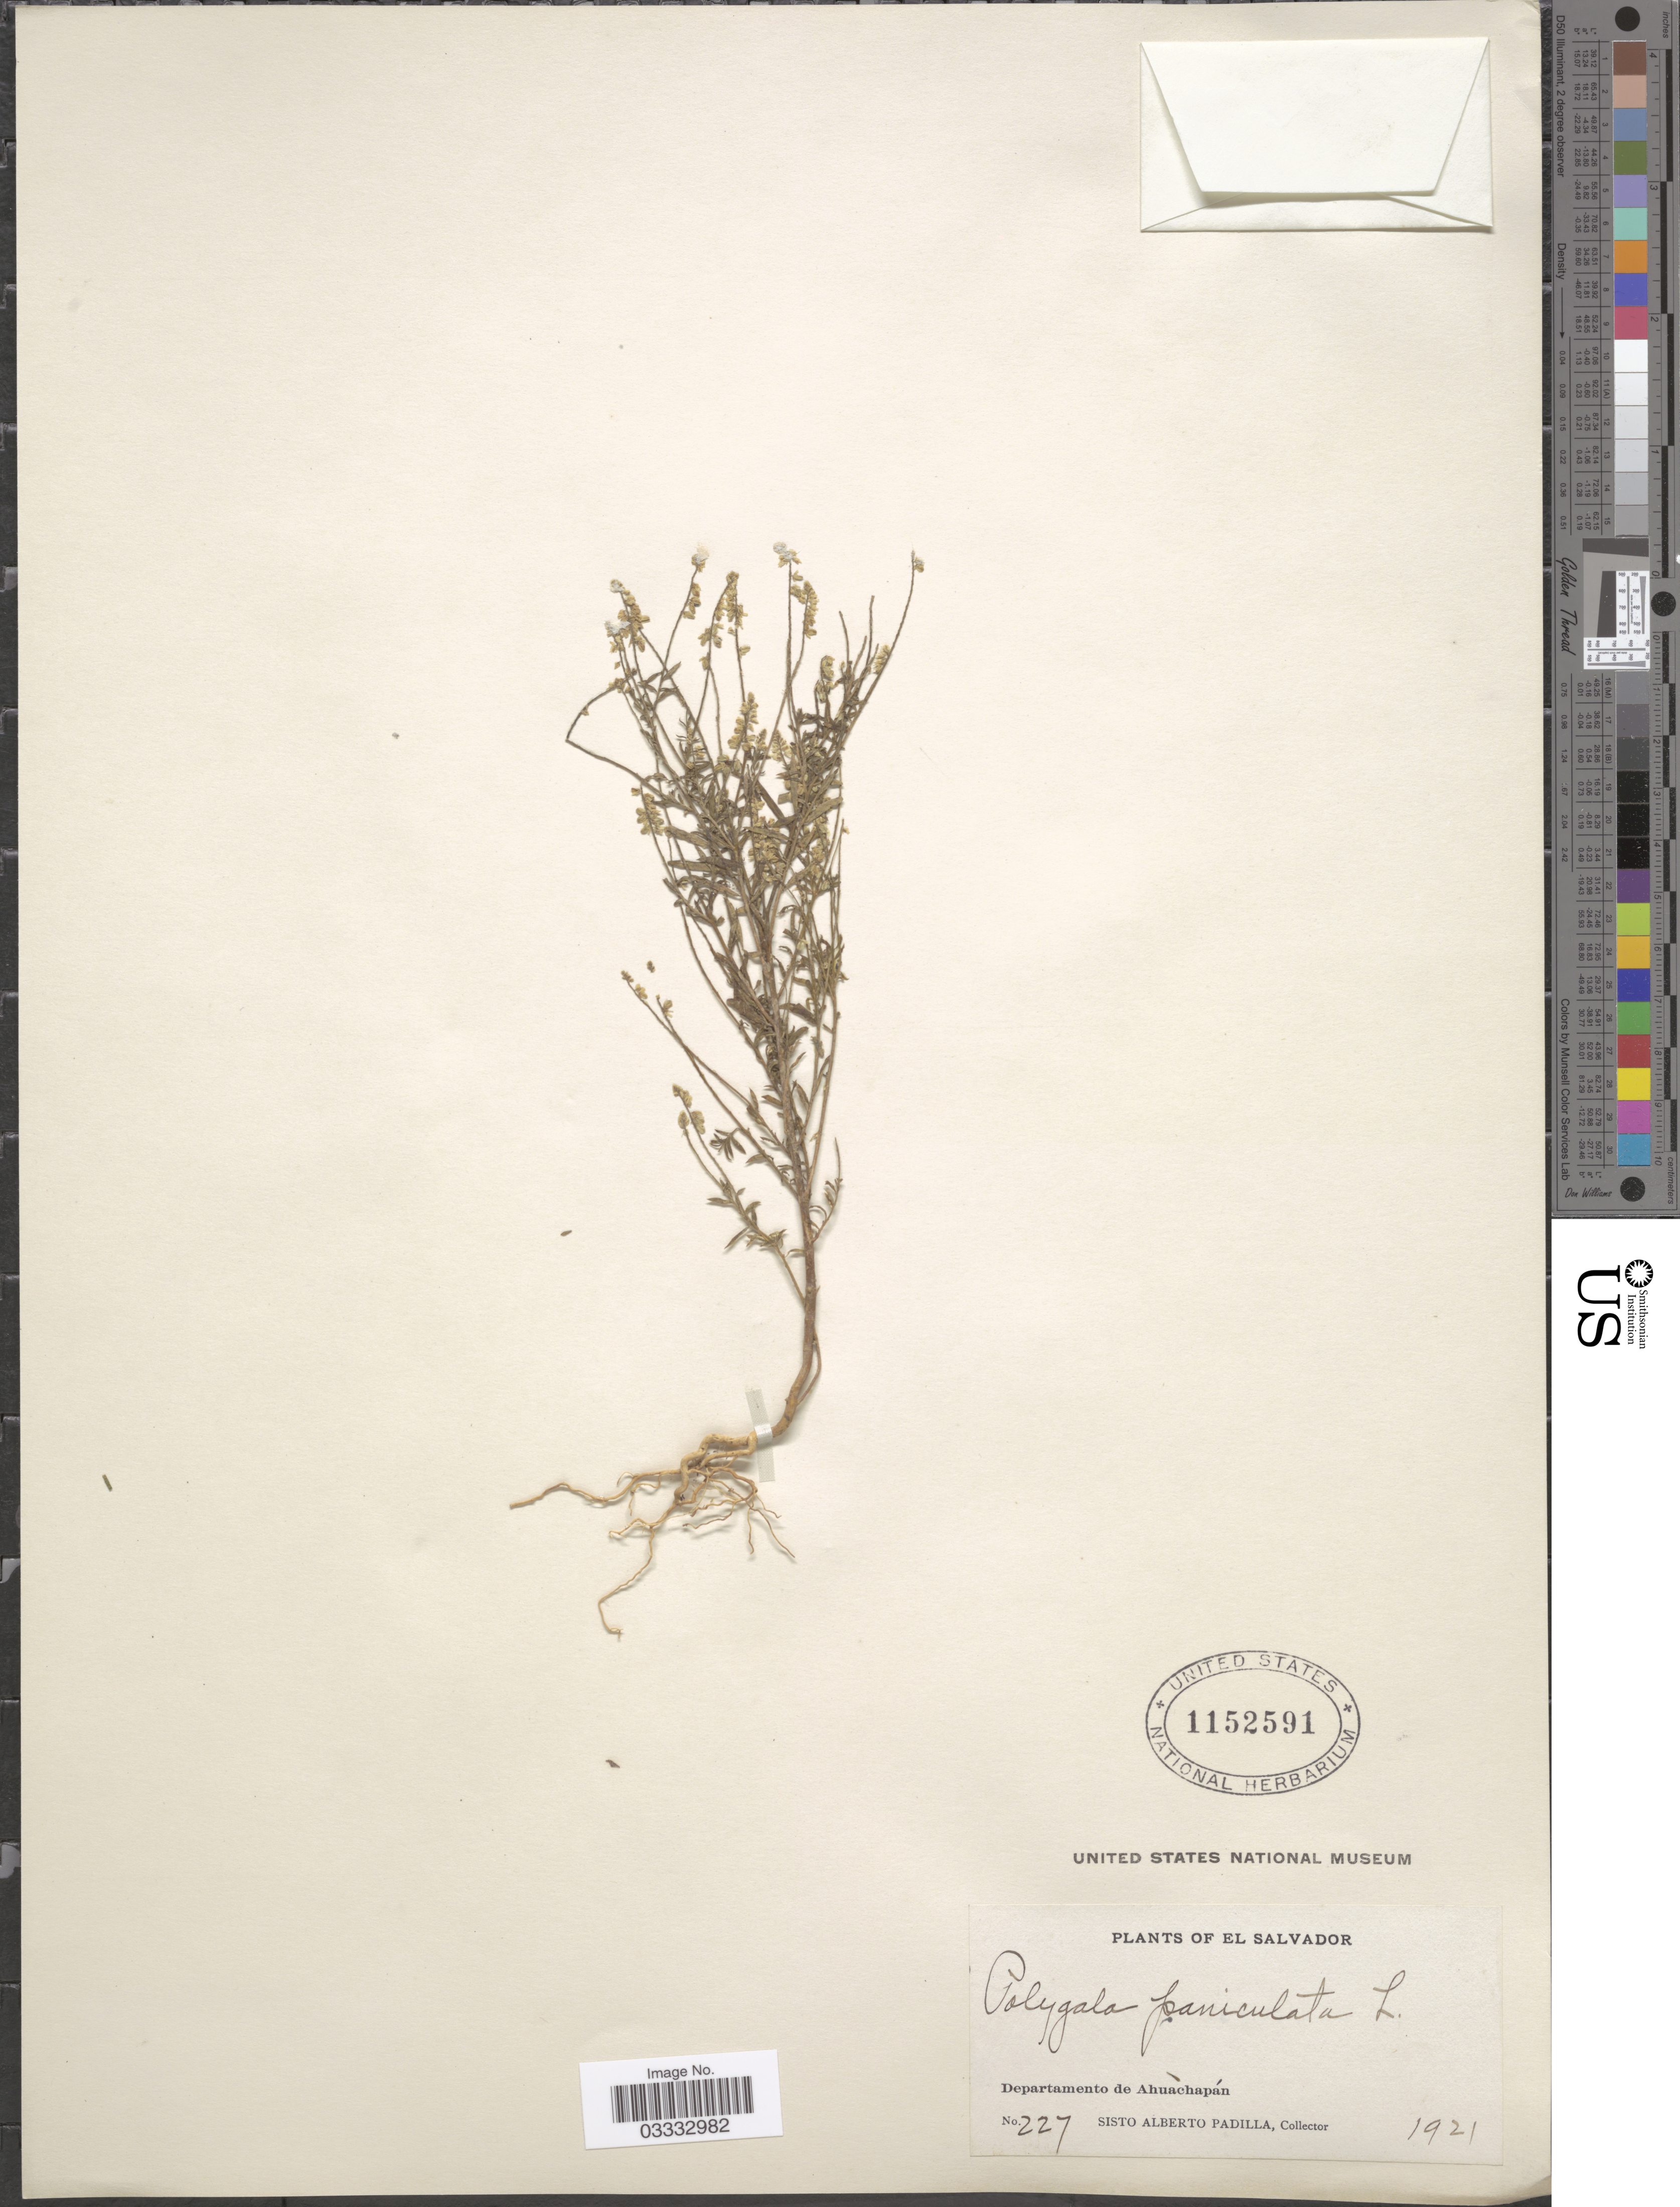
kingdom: Plantae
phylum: Tracheophyta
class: Magnoliopsida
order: Fabales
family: Polygalaceae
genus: Polygala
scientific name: Polygala paniculata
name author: L.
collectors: S. A. Padilla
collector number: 227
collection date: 1921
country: El Salvador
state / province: Ahuachapan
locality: Departamento de Ahuachapán.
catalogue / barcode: US 1152591